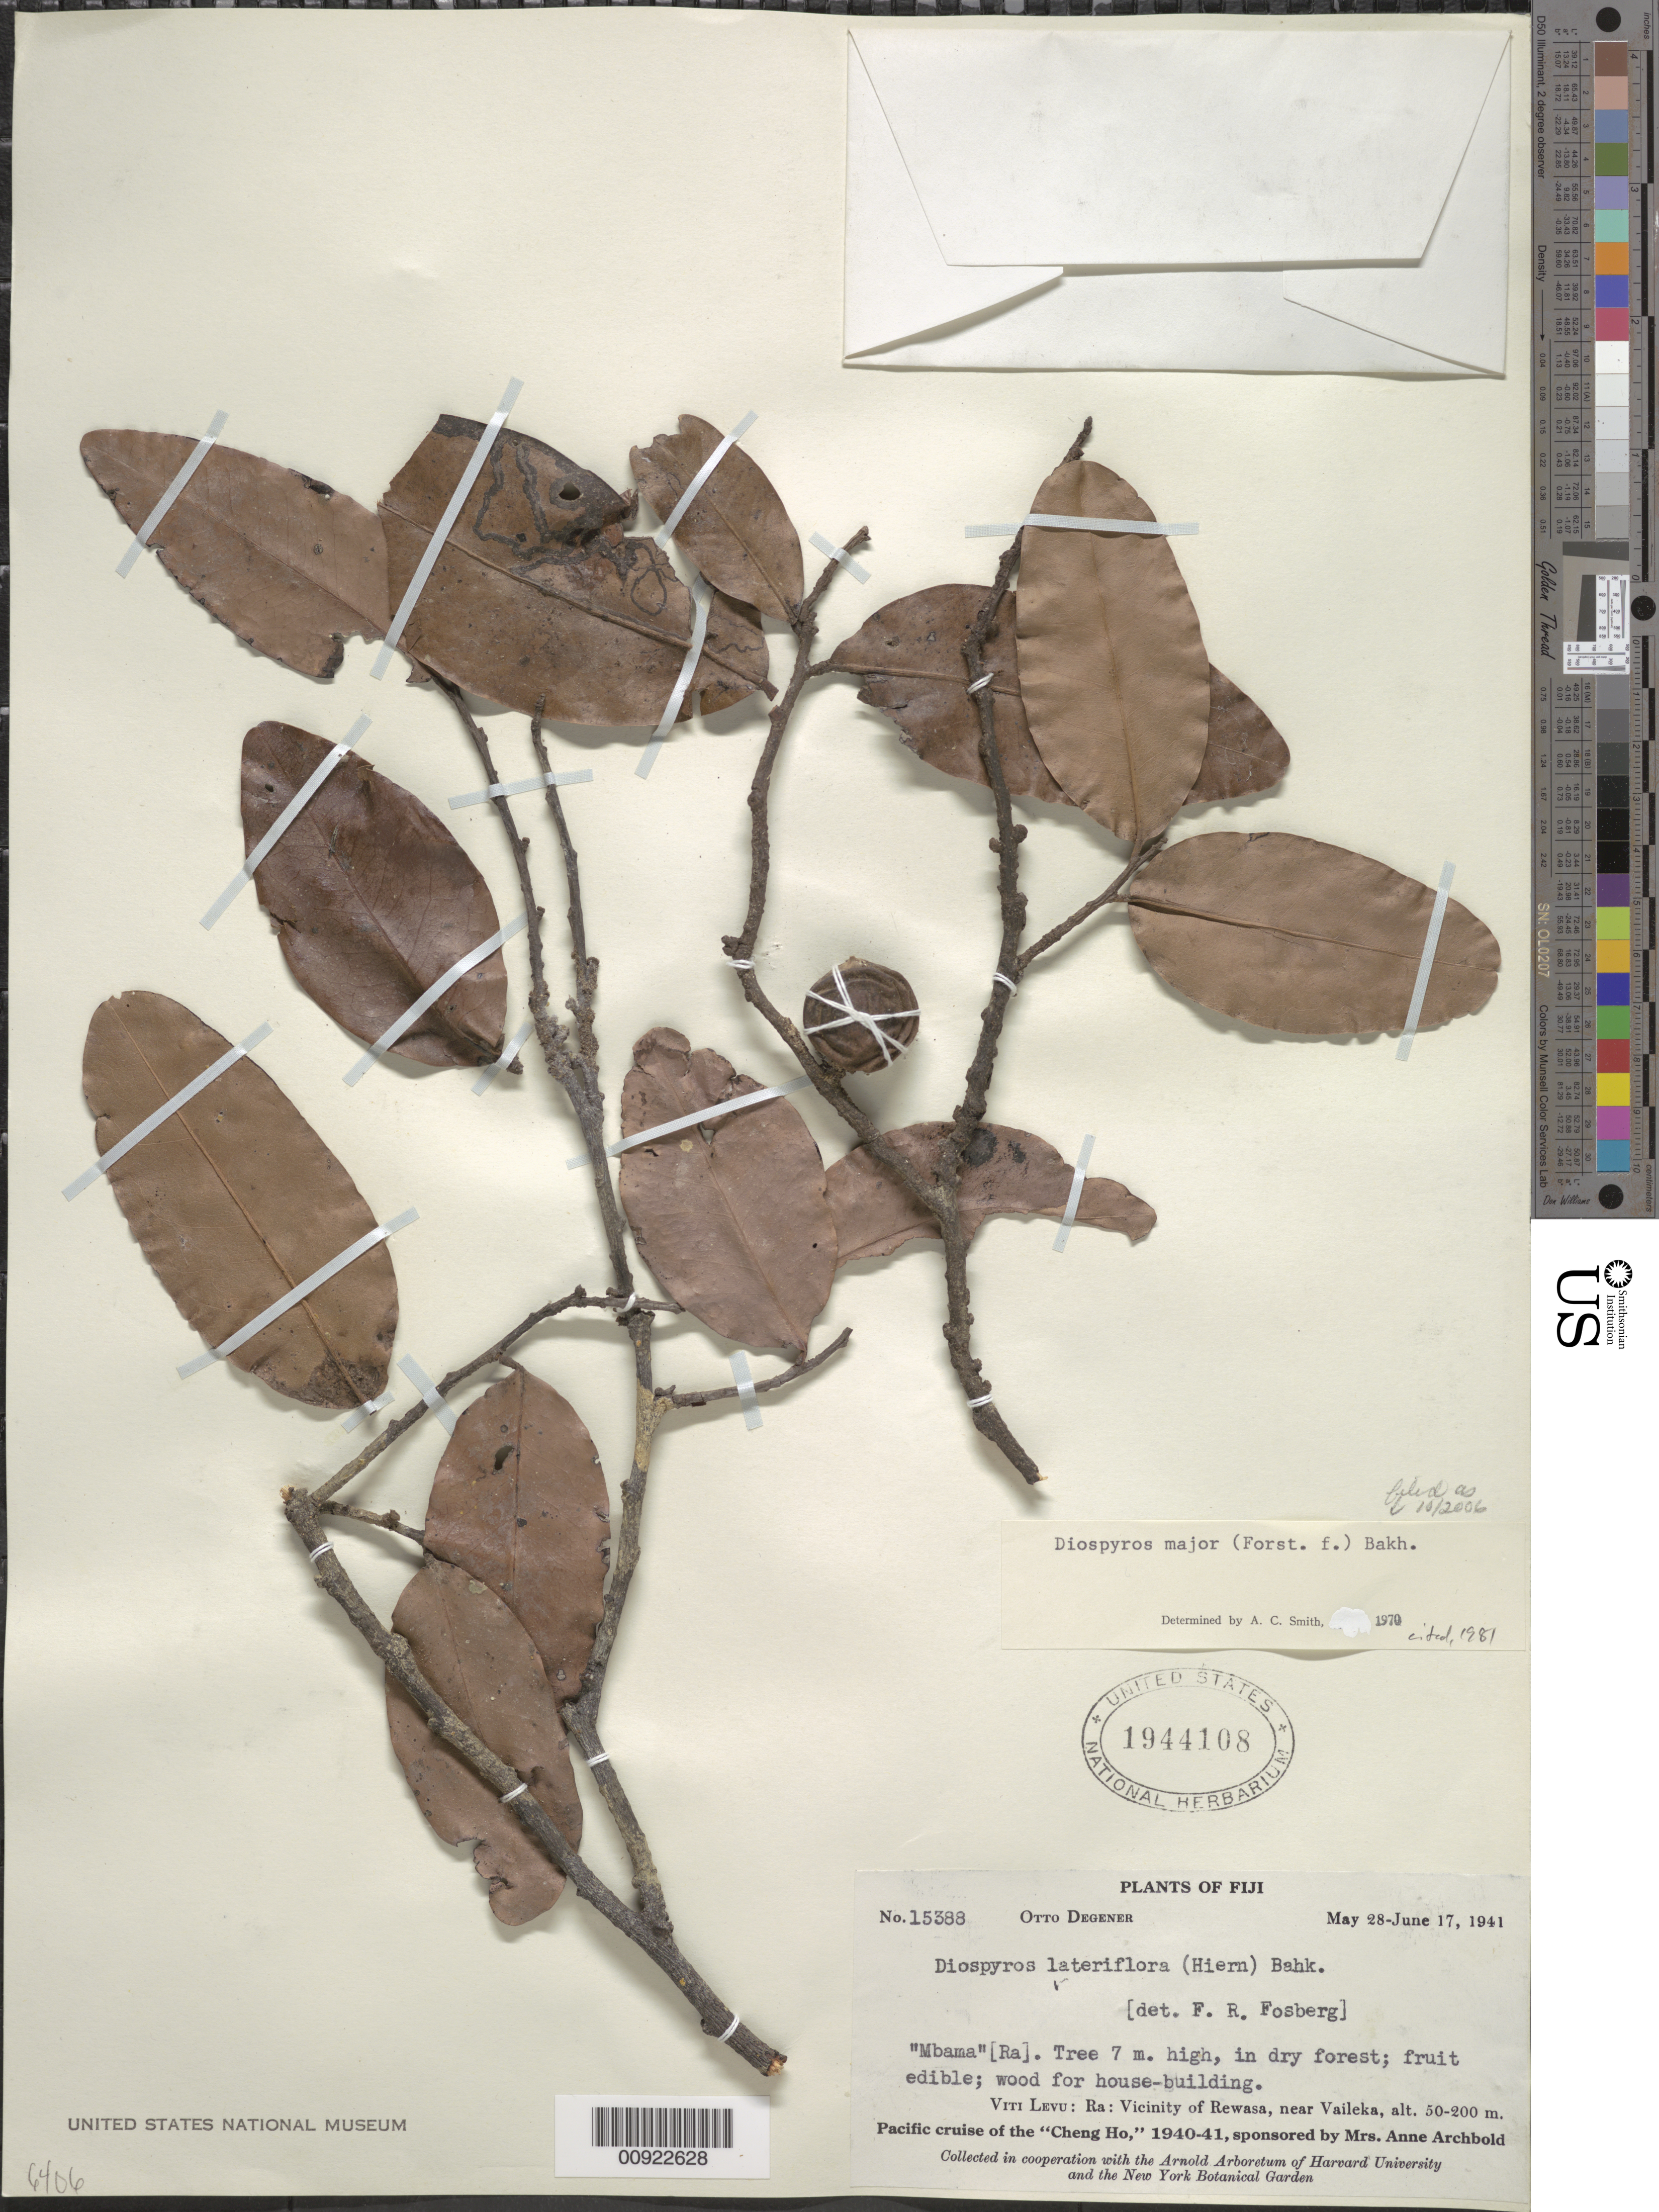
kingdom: Plantae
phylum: Tracheophyta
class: Magnoliopsida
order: Ericales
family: Ebenaceae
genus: Diospyros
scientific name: Diospyros major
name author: (G. Forst.) Bakh.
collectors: O. Degener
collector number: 15388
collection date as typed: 28 May 1941 to 17 Jun 1941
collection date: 1941-05-28/1941-06-17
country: Fiji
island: Viti Levu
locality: Vicinity of Rewasa, near Vaileka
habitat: Dry forest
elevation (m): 50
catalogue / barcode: US 1944108